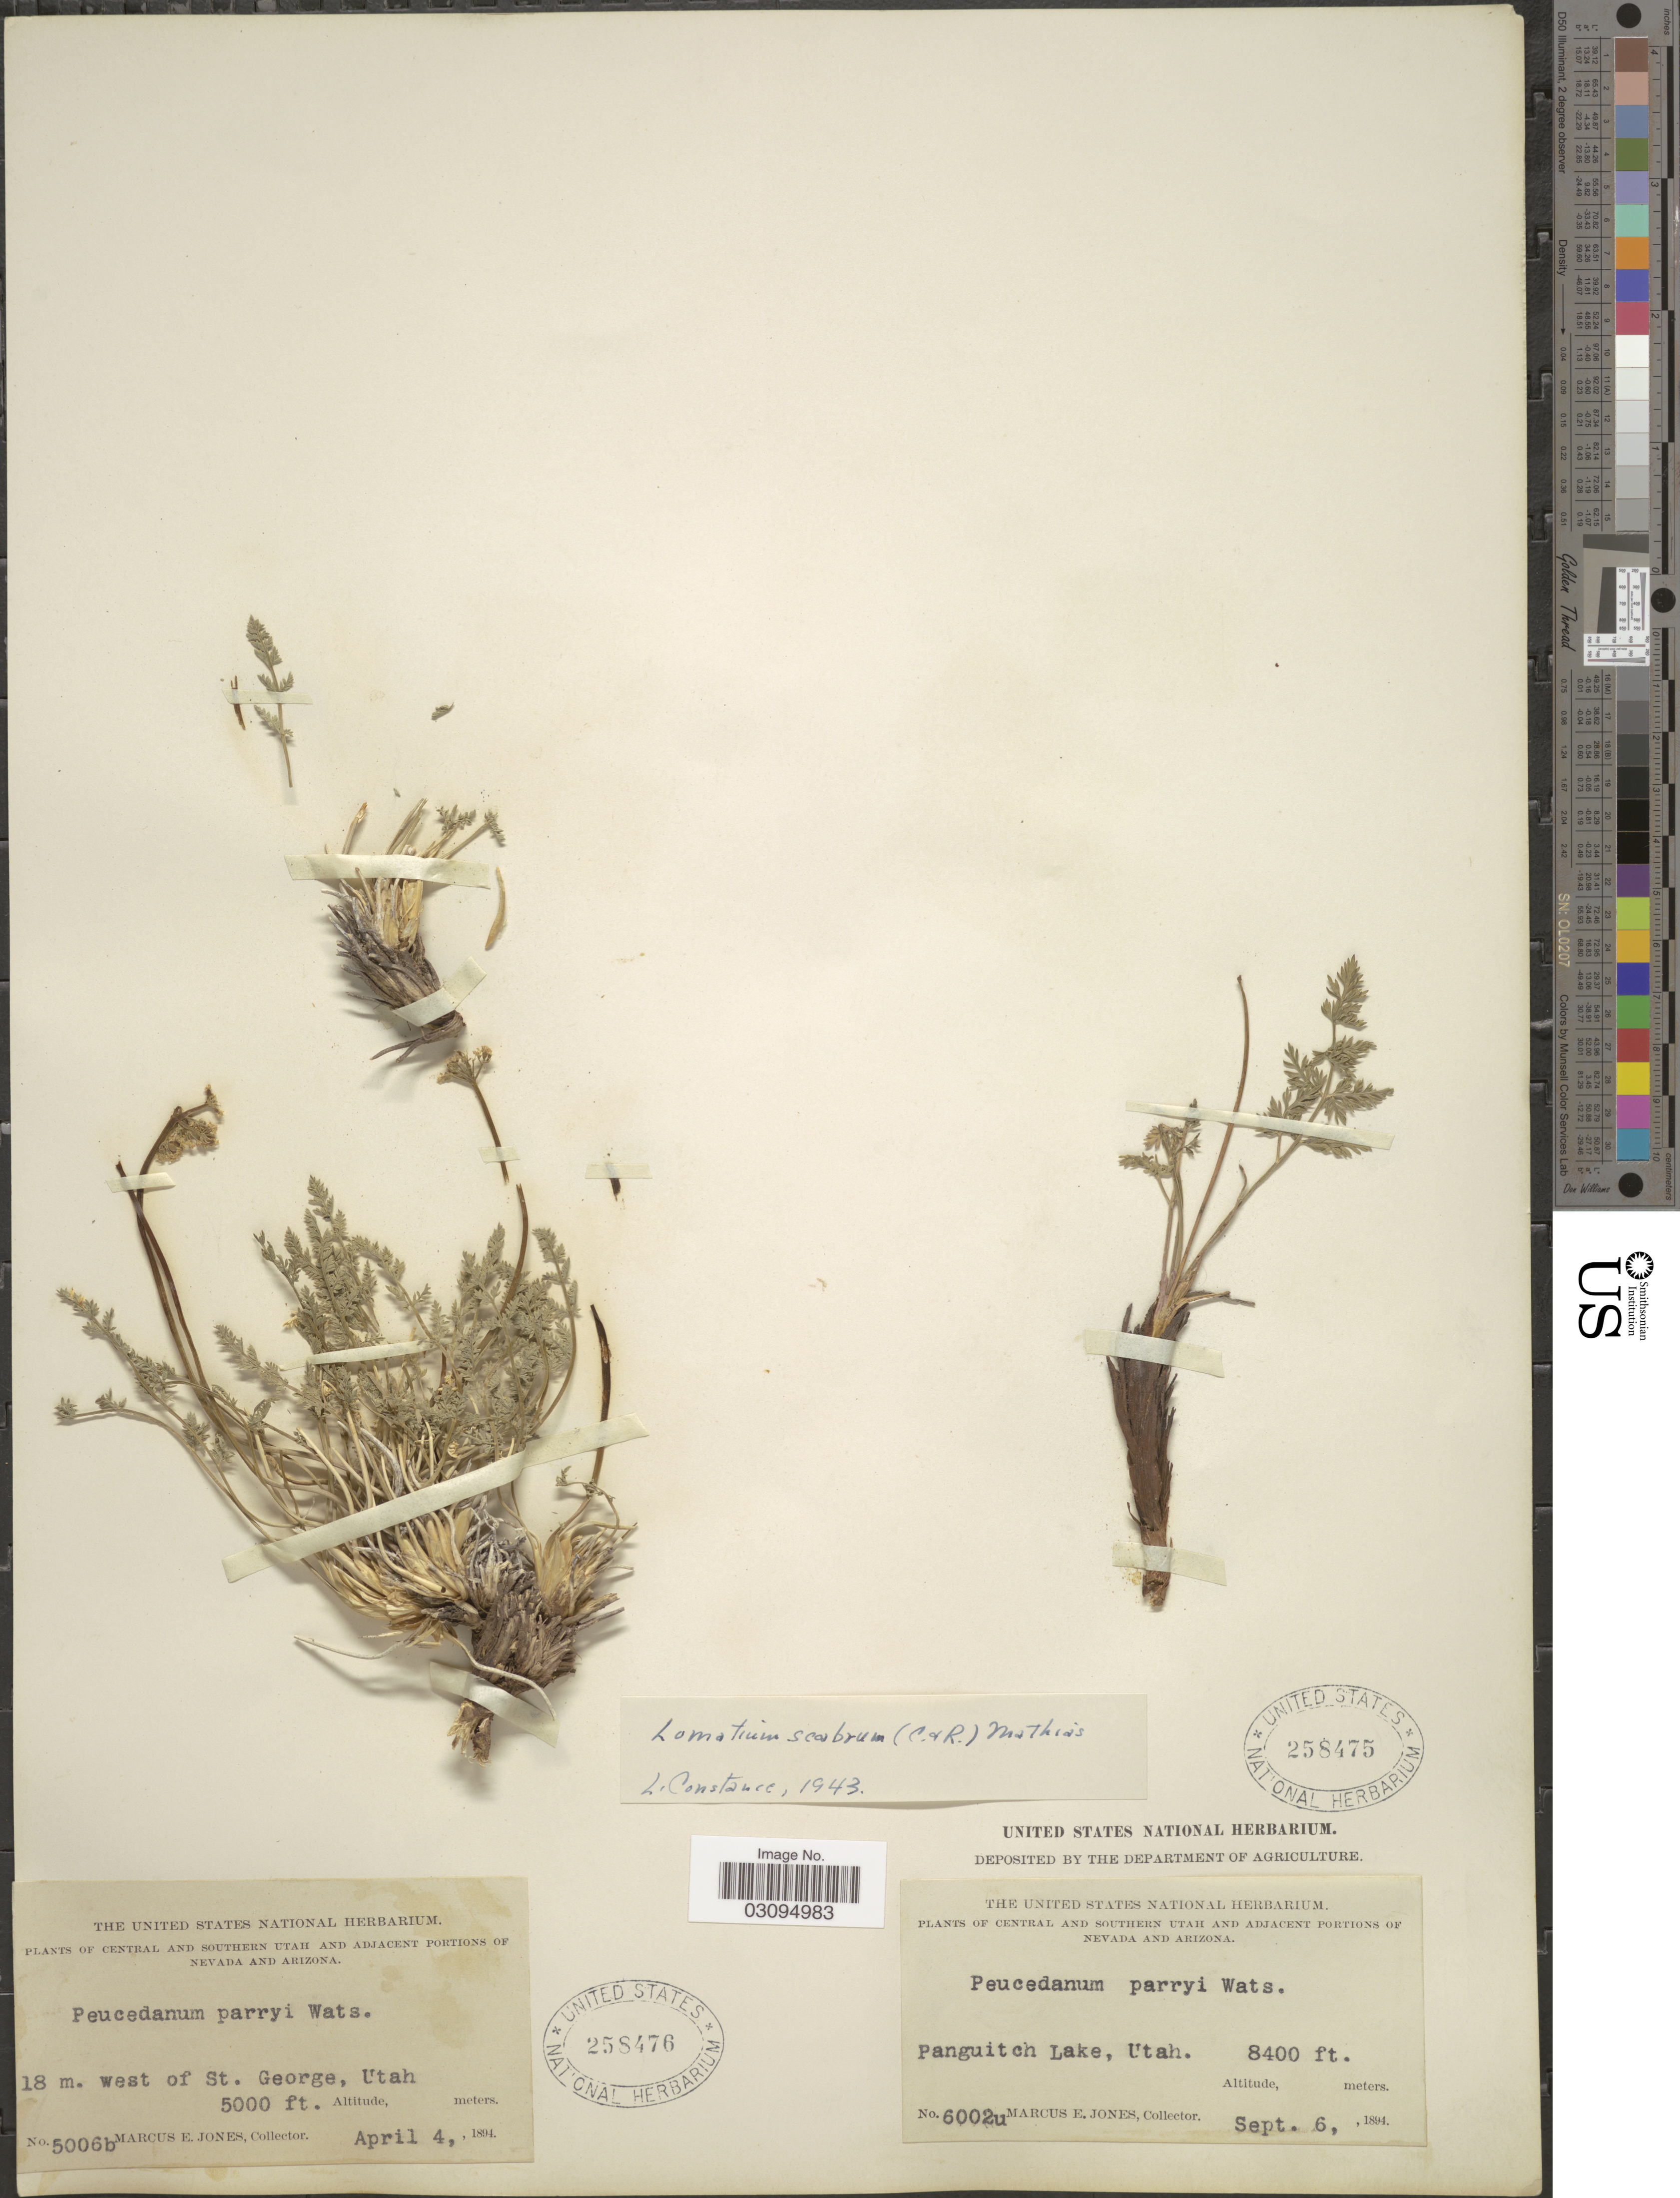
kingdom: Plantae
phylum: Tracheophyta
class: Magnoliopsida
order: Apiales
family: Apiaceae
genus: Lomatium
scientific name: Lomatium scabrum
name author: (J.M. Coult. & Rose) Mathias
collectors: M. E. Jones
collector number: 5006b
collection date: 1894-04-04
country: United States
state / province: Utah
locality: Central and Southern Utah, 18 m. west of St. George.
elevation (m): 1524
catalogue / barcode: US 258476